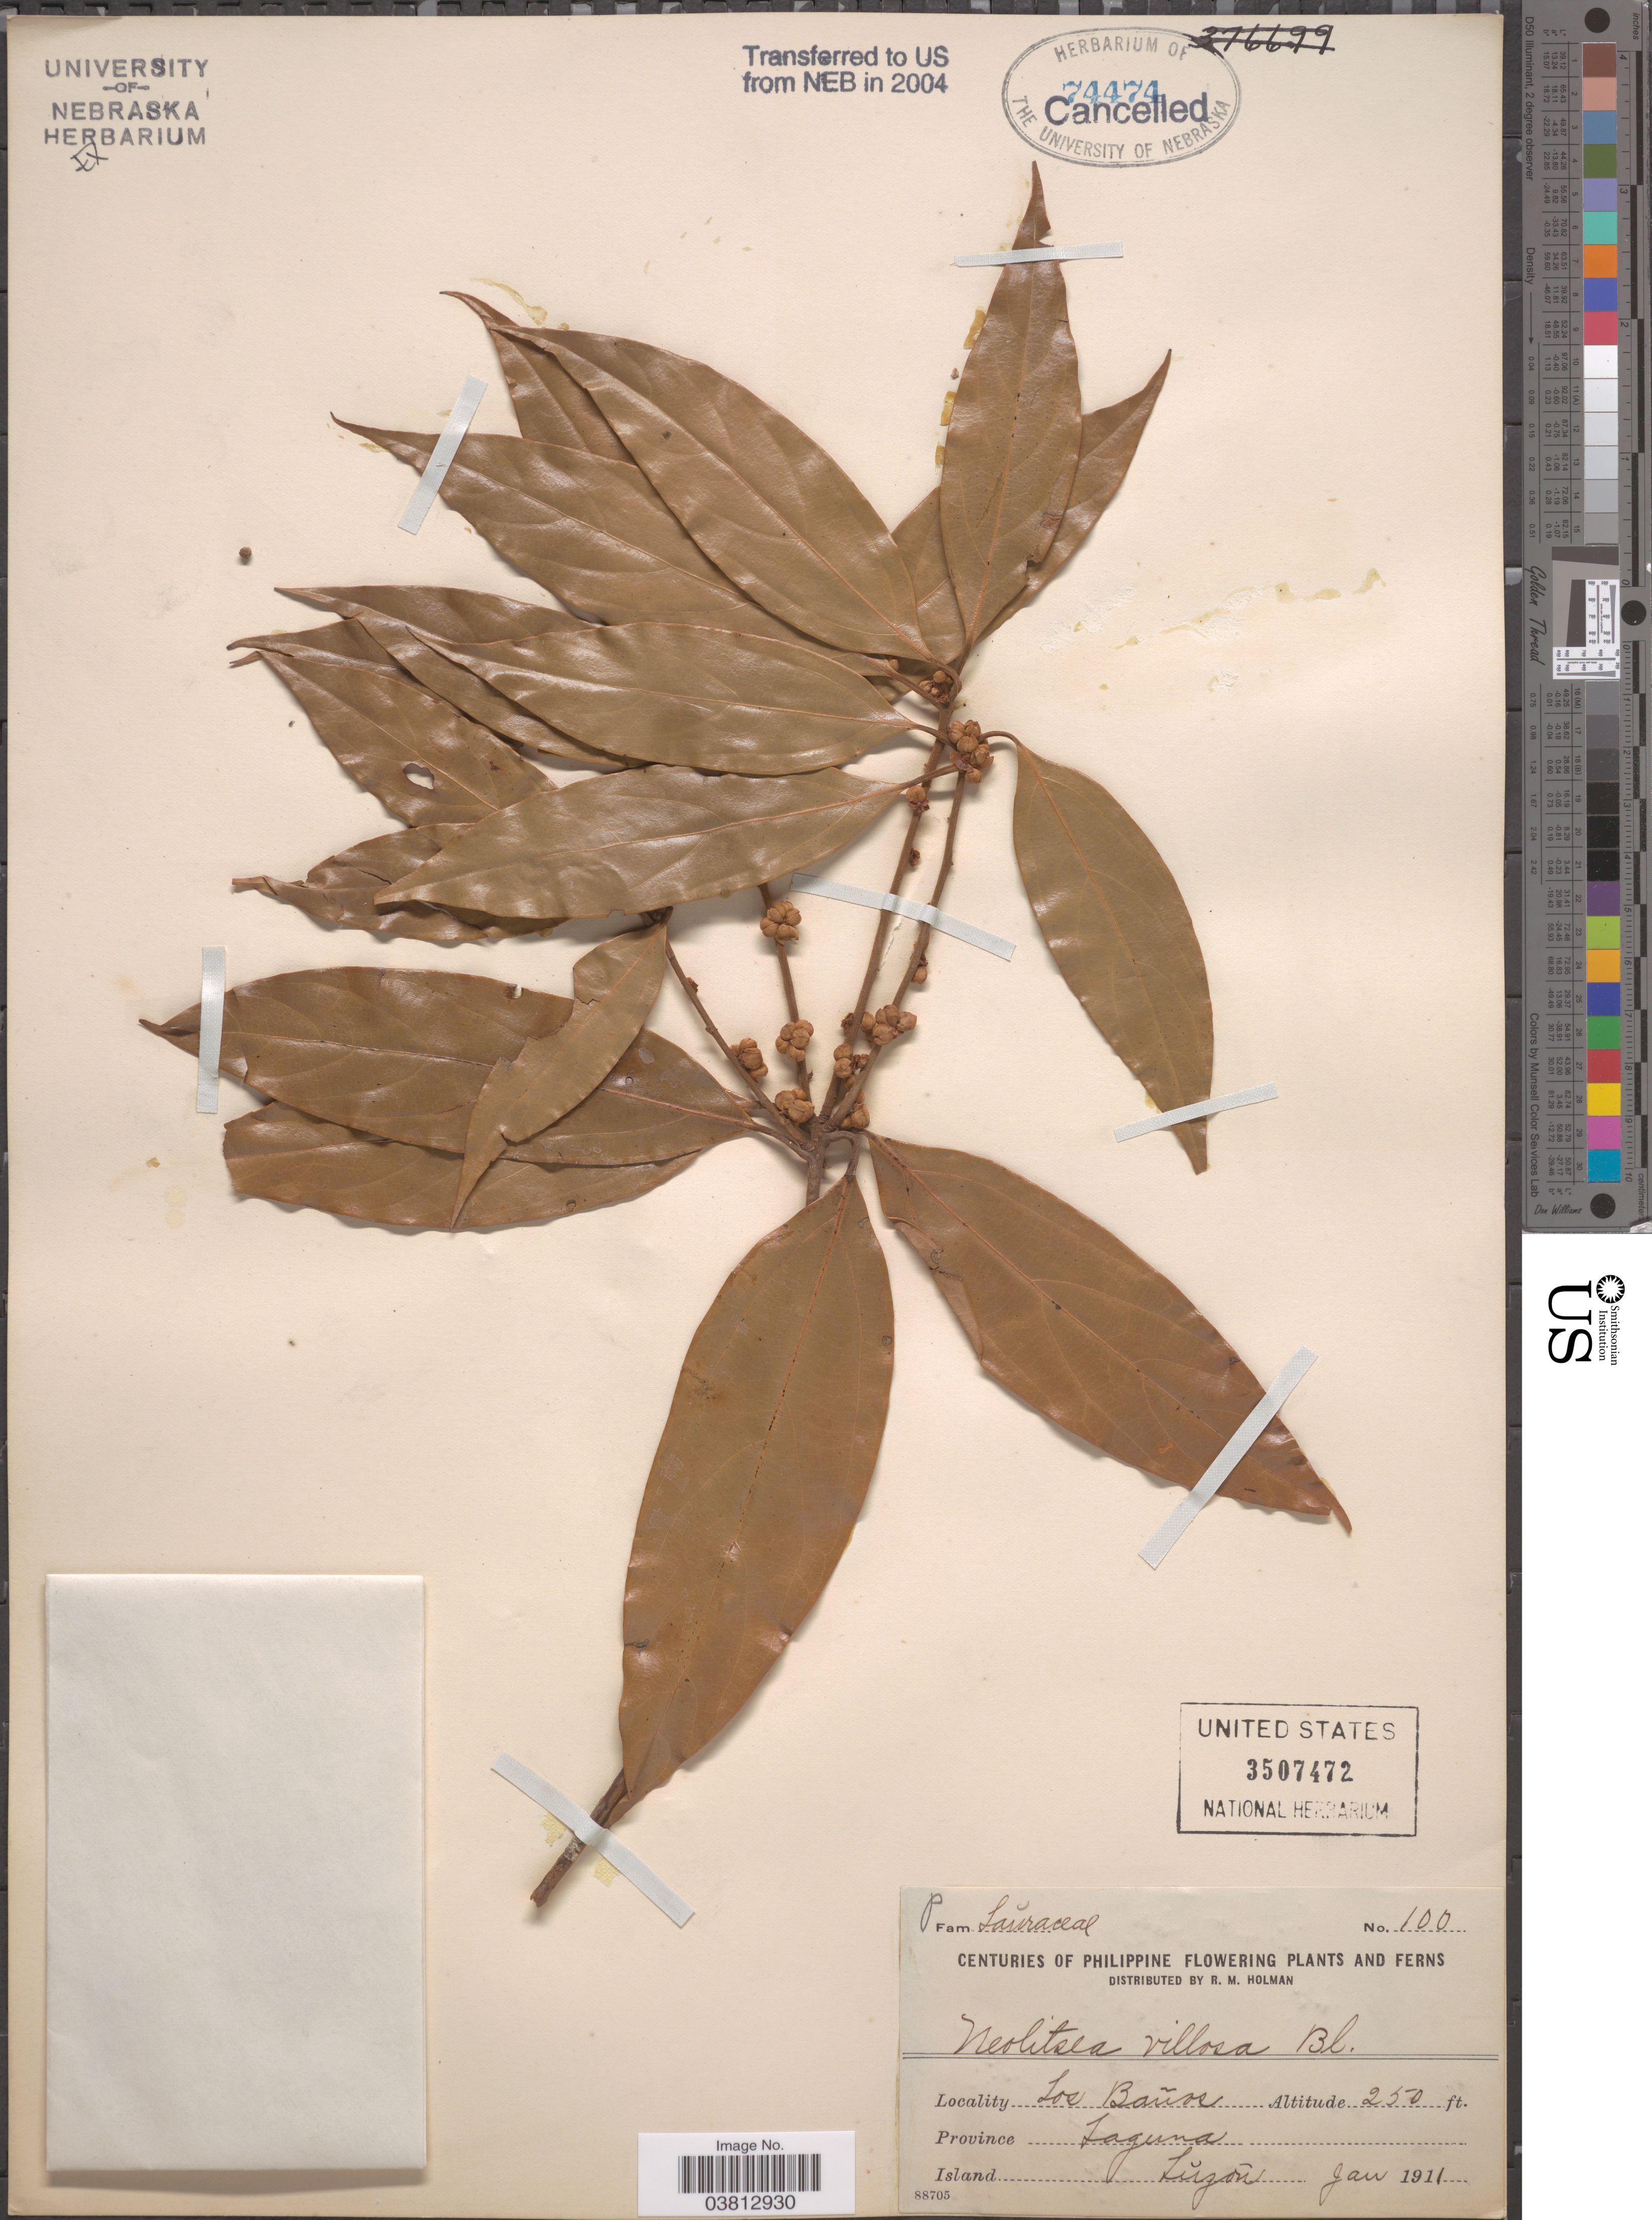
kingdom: Plantae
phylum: Tracheophyta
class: Magnoliopsida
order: Laurales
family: Lauraceae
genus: Neolitsea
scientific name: Neolitsea villosa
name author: (Blume) Merr.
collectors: R. Holman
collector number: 100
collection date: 1911-01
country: Philippines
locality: Los Baños. Province Laguna. Island Luzon.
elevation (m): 76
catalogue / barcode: US 3507472